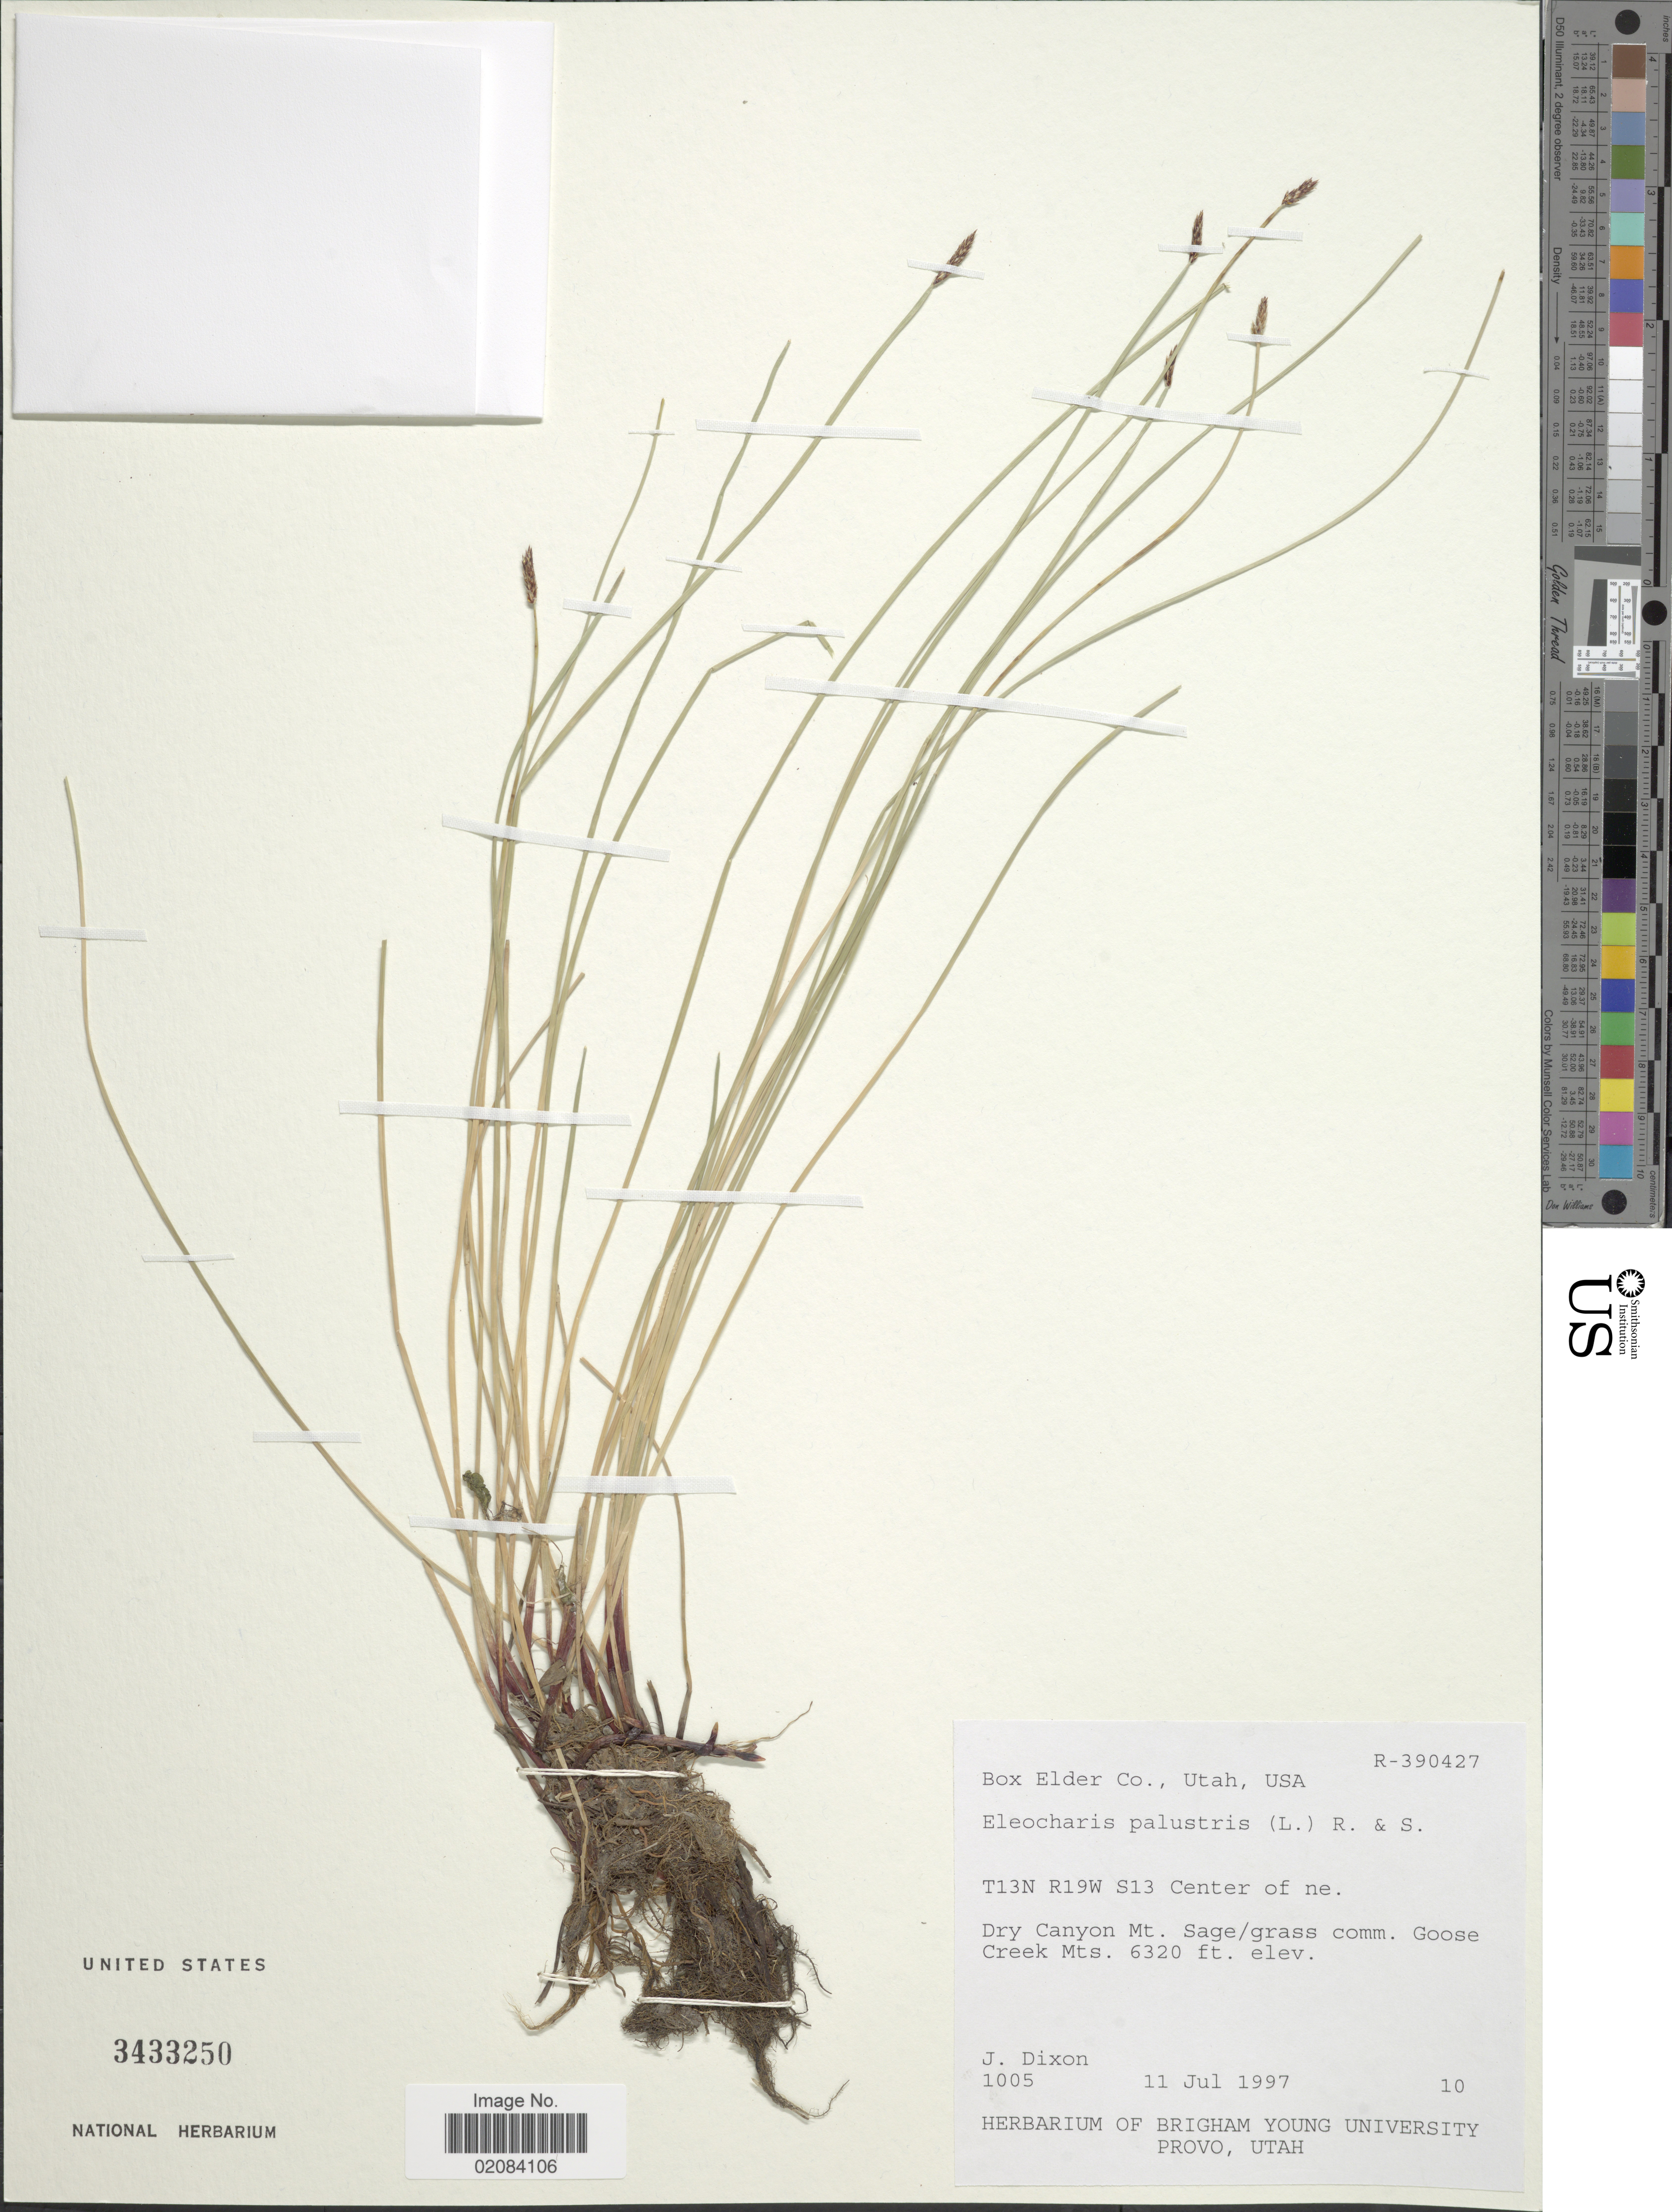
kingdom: Plantae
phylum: Tracheophyta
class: Liliopsida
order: Poales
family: Cyperaceae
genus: Eleocharis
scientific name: Eleocharis palustris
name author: (L.) Roem. & Schult.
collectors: J. Dixon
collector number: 1005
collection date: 1997-07-11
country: United States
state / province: Utah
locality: Box elder Co., Utah, USA, T13N R19W S13 Center of ne. Dry Canyon Mt. Sage/grass comm. Goose Creek Mts.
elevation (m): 1926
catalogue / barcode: US 3433250